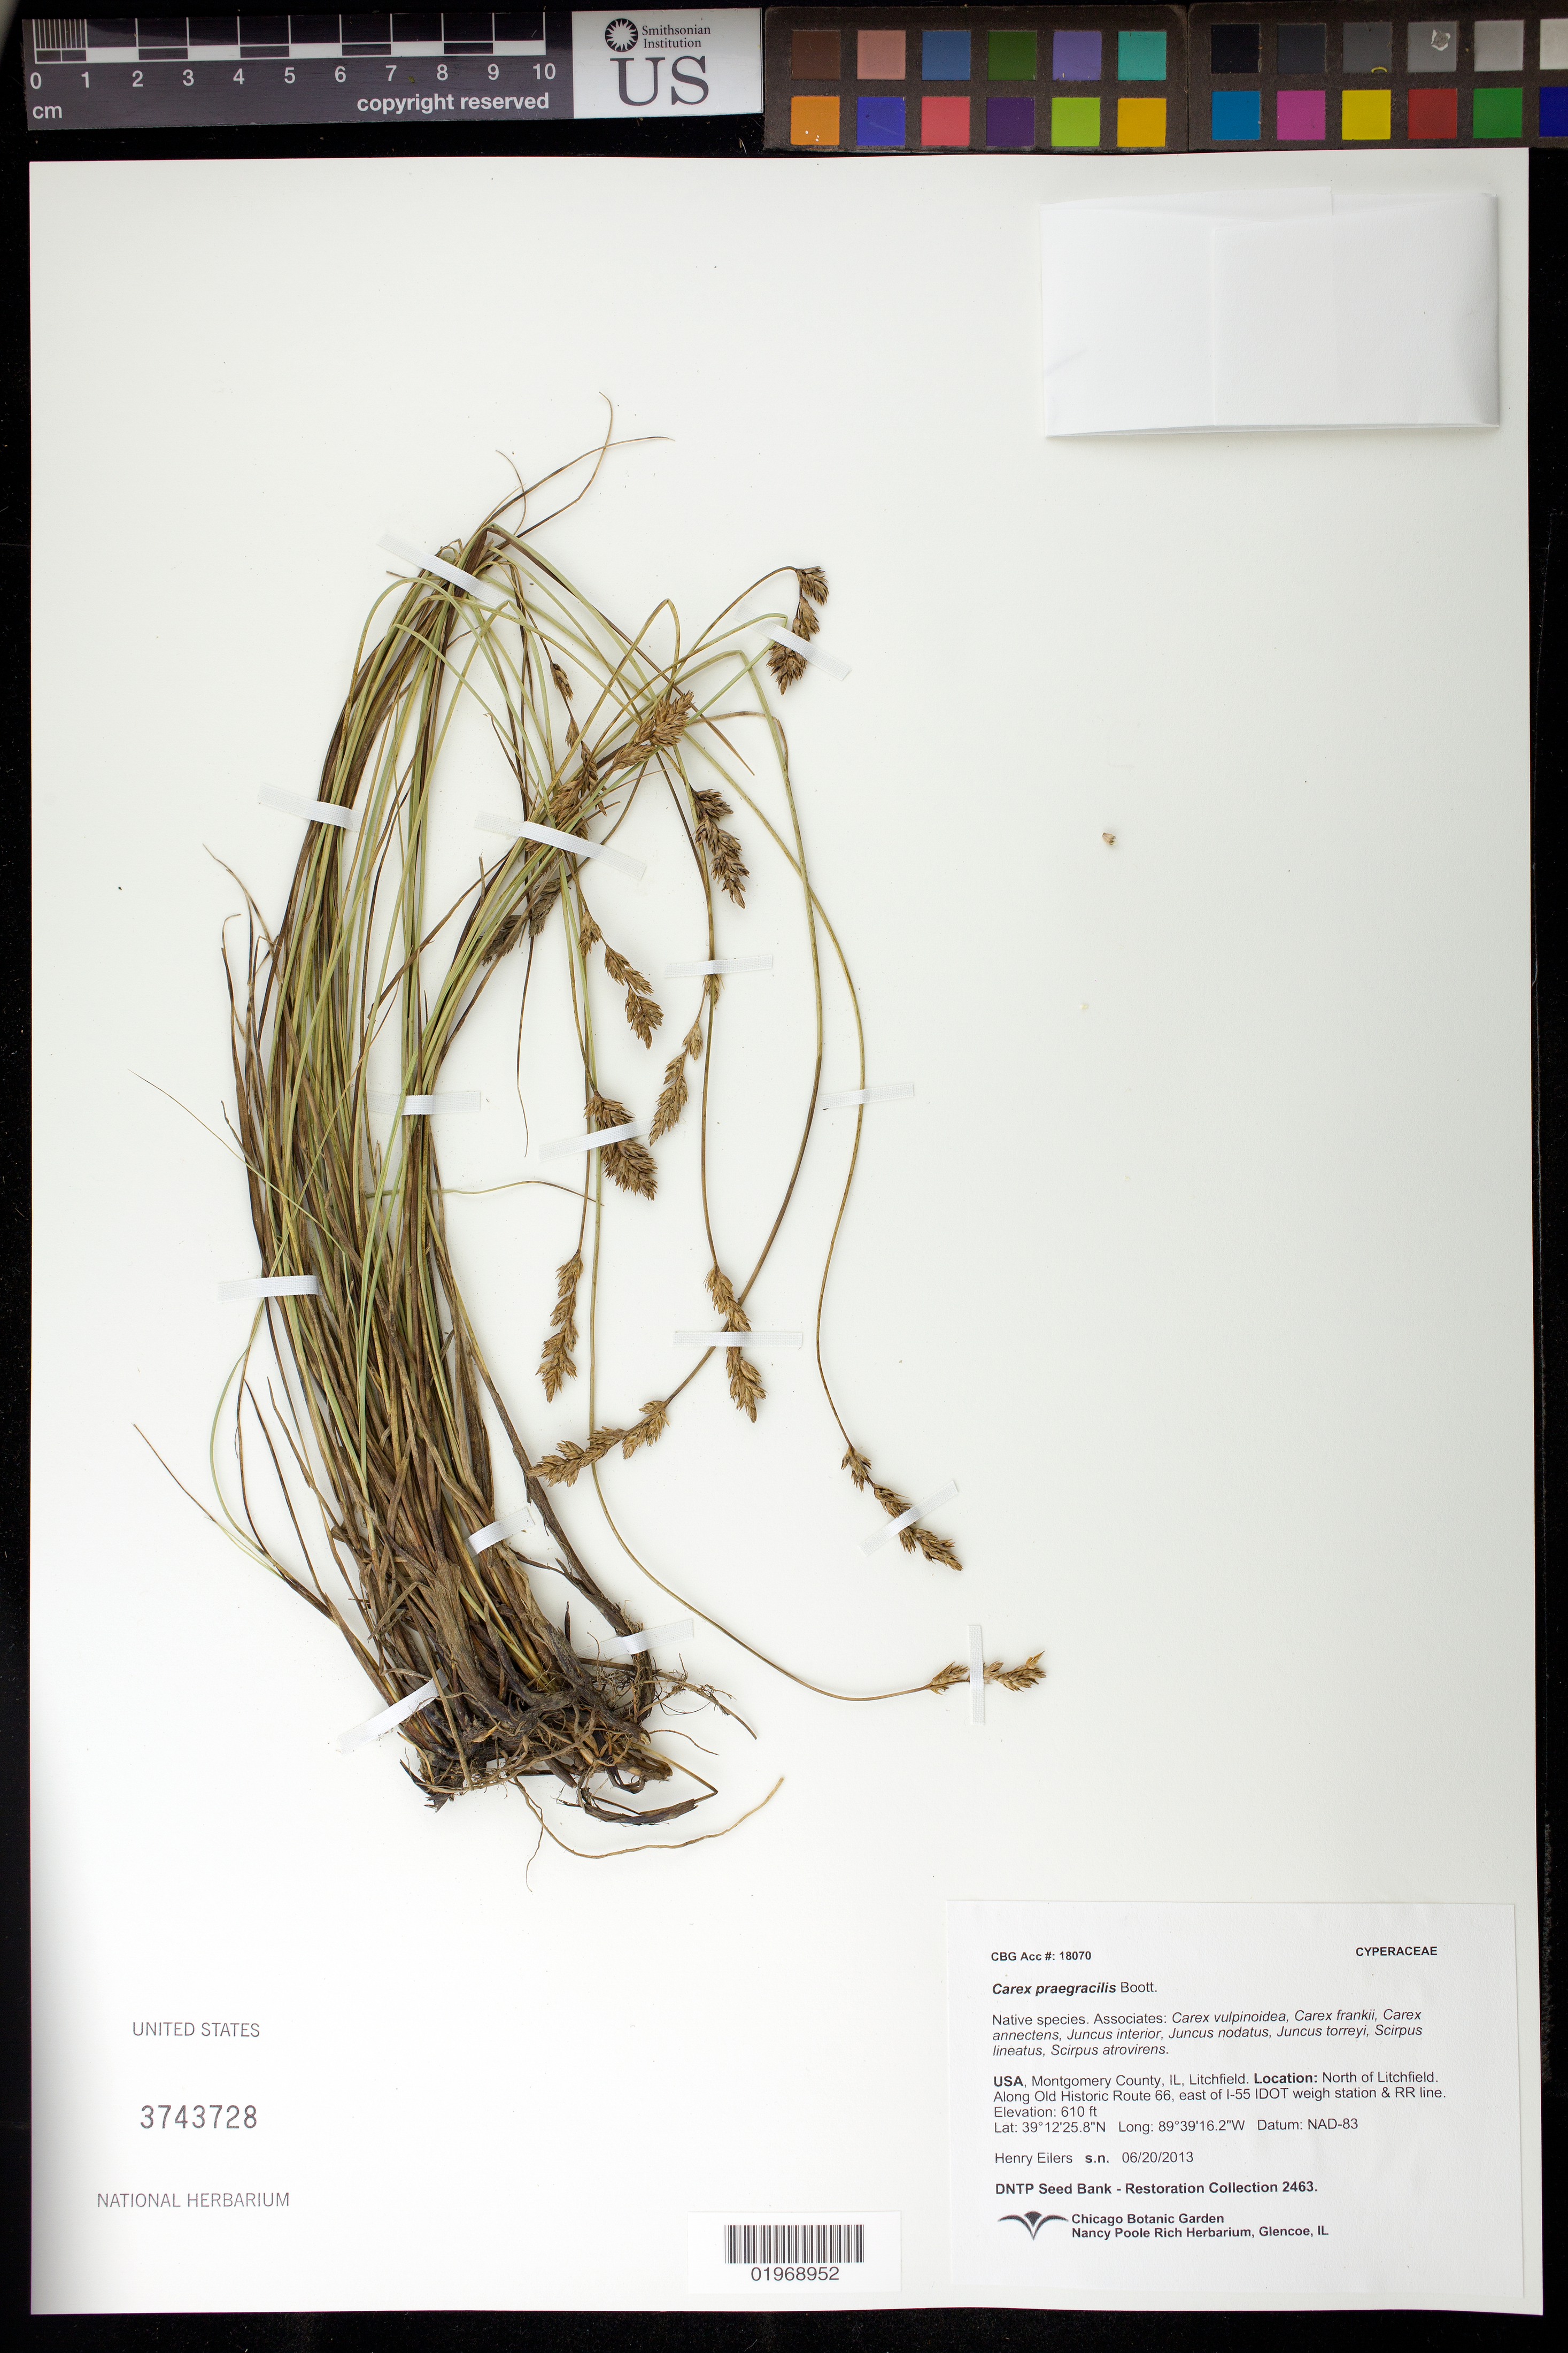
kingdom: Plantae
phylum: Tracheophyta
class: Liliopsida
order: Poales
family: Cyperaceae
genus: Carex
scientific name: Carex praegracilis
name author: W. Boott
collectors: H. Eilers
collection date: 2013-06-20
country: United States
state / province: Illinois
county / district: Montgomery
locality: N of Litchfield, along Old Historic Route 66, east of I-55IDOT weigh station and RR line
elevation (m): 186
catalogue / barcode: US 3743728